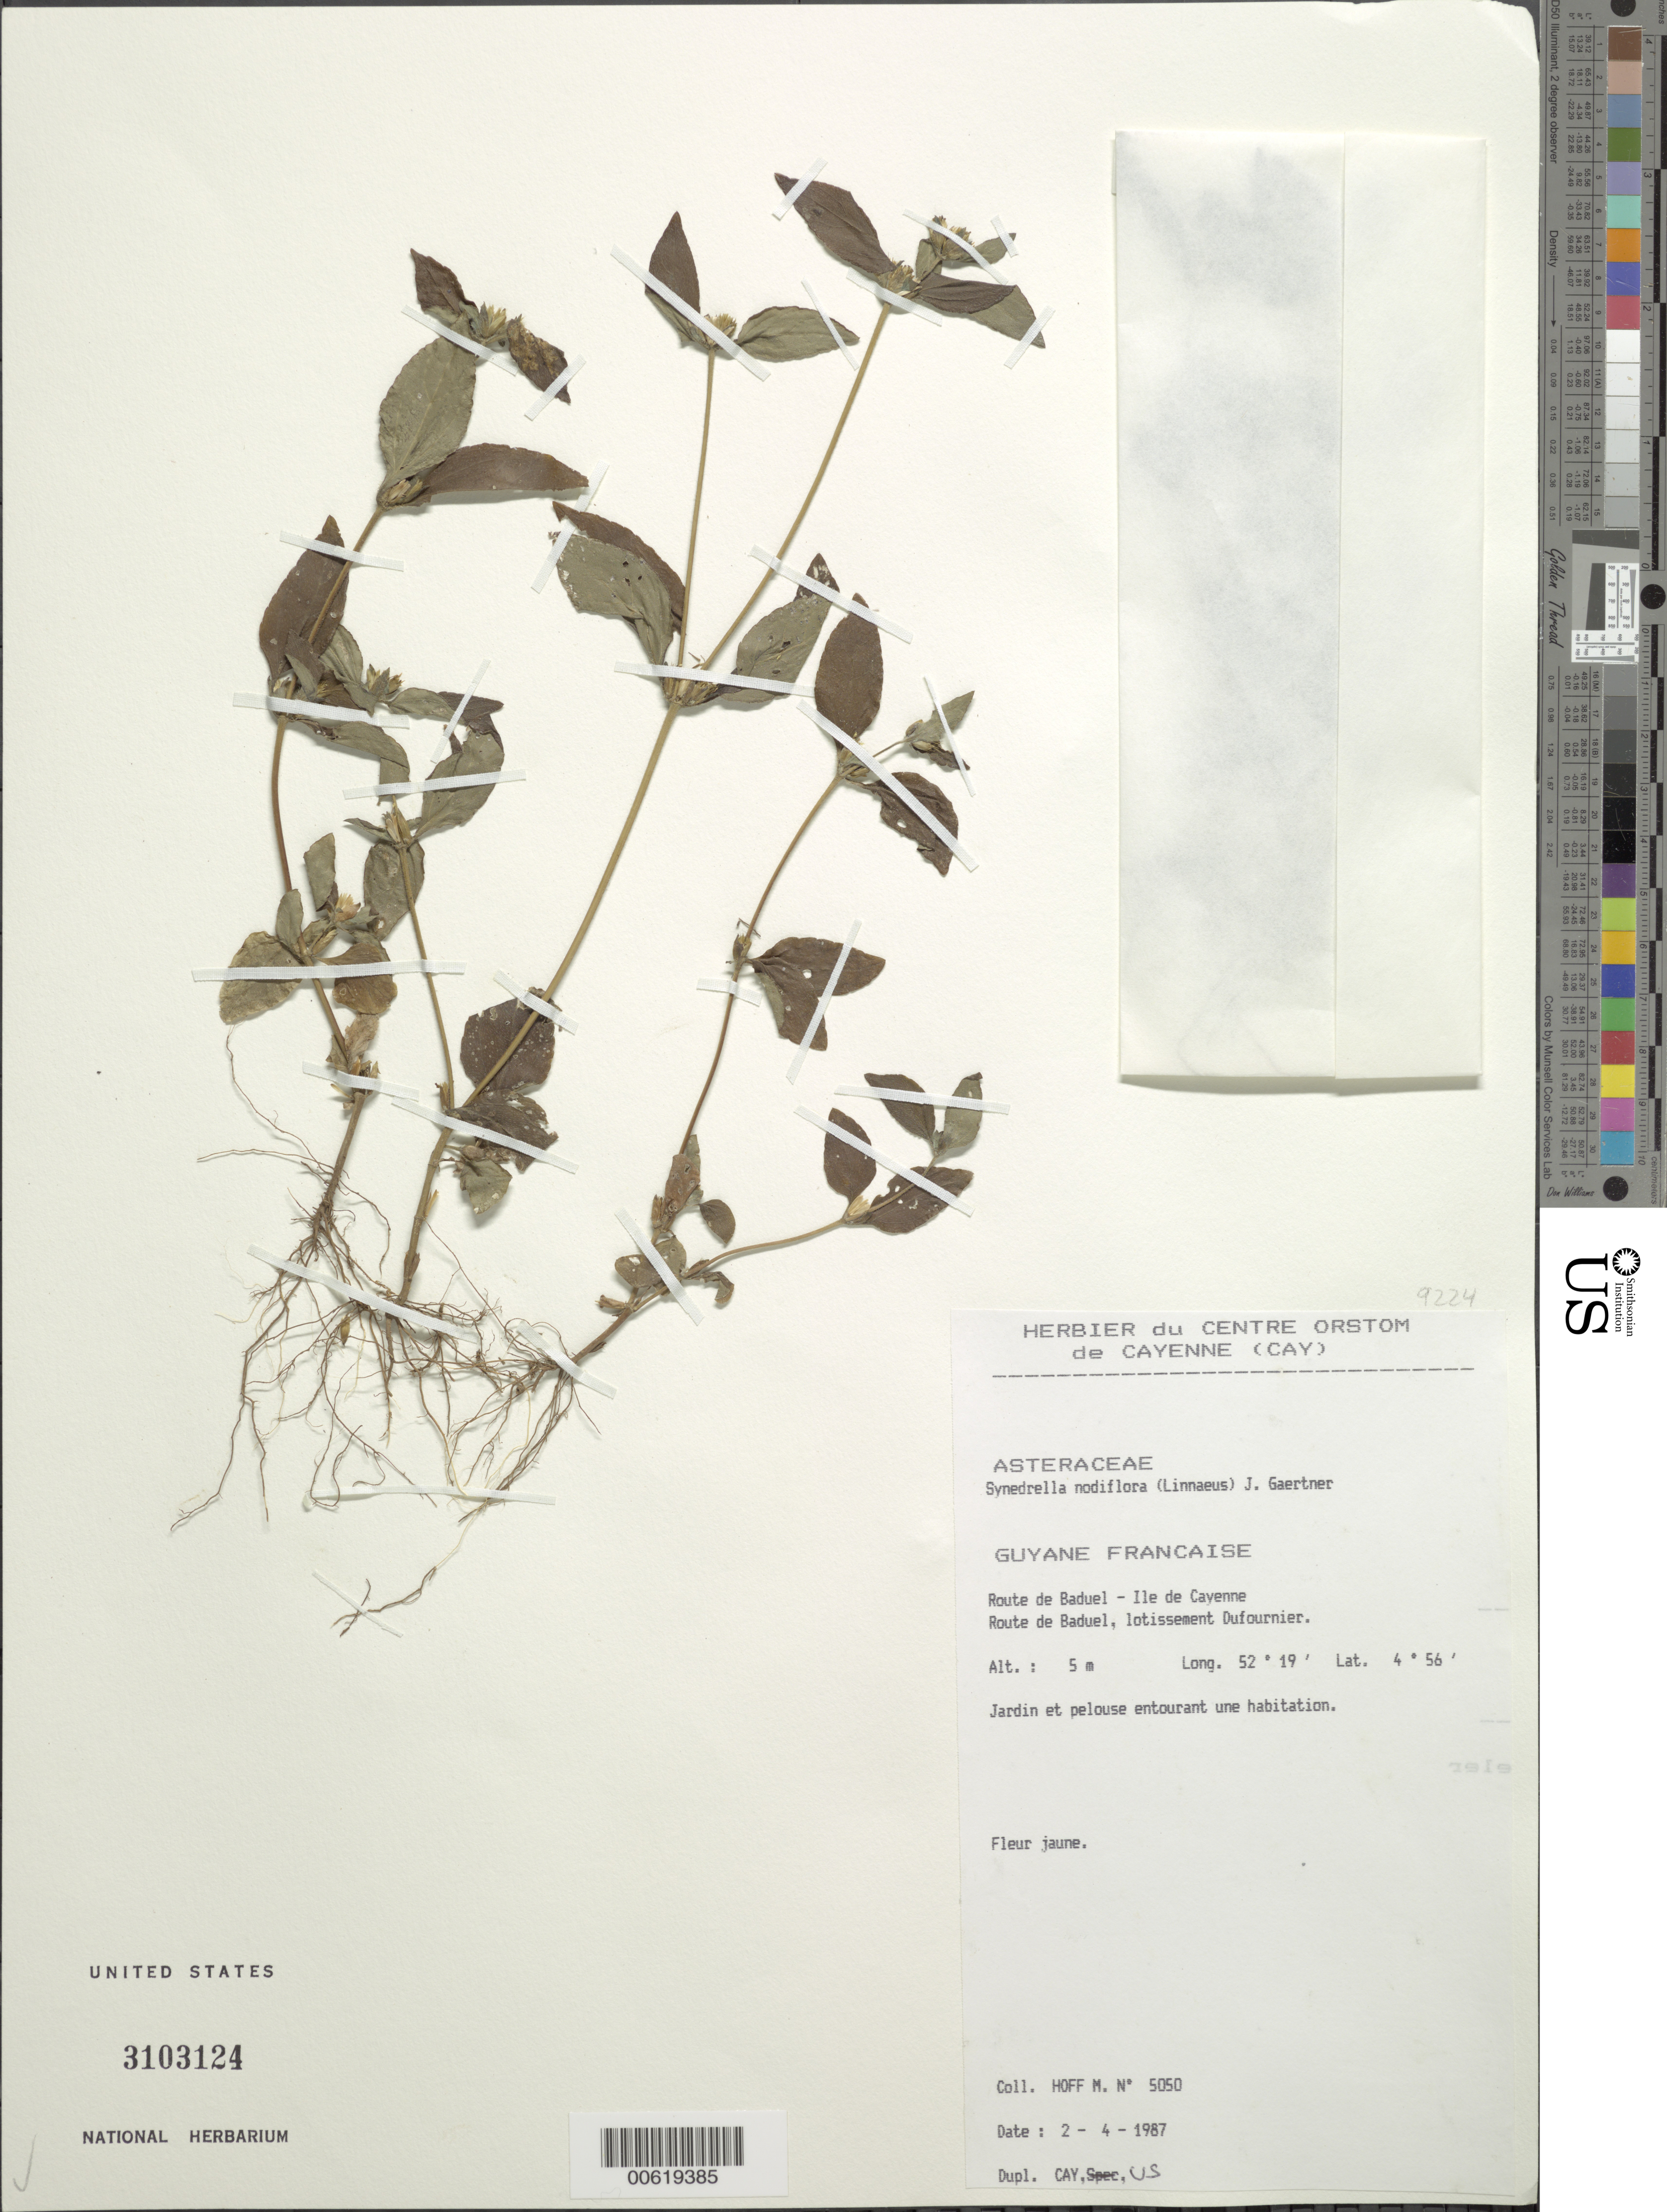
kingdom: Plantae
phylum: Tracheophyta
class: Magnoliopsida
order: Asterales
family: Asteraceae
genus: Synedrella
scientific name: Synedrella nodiflora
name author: (L.) Gaertn.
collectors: M. Hoff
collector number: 5050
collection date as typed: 2-Apr-87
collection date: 1987-04-02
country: French Guiana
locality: Route de Baduel, Ile de Cayenne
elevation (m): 10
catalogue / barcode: US 3103124